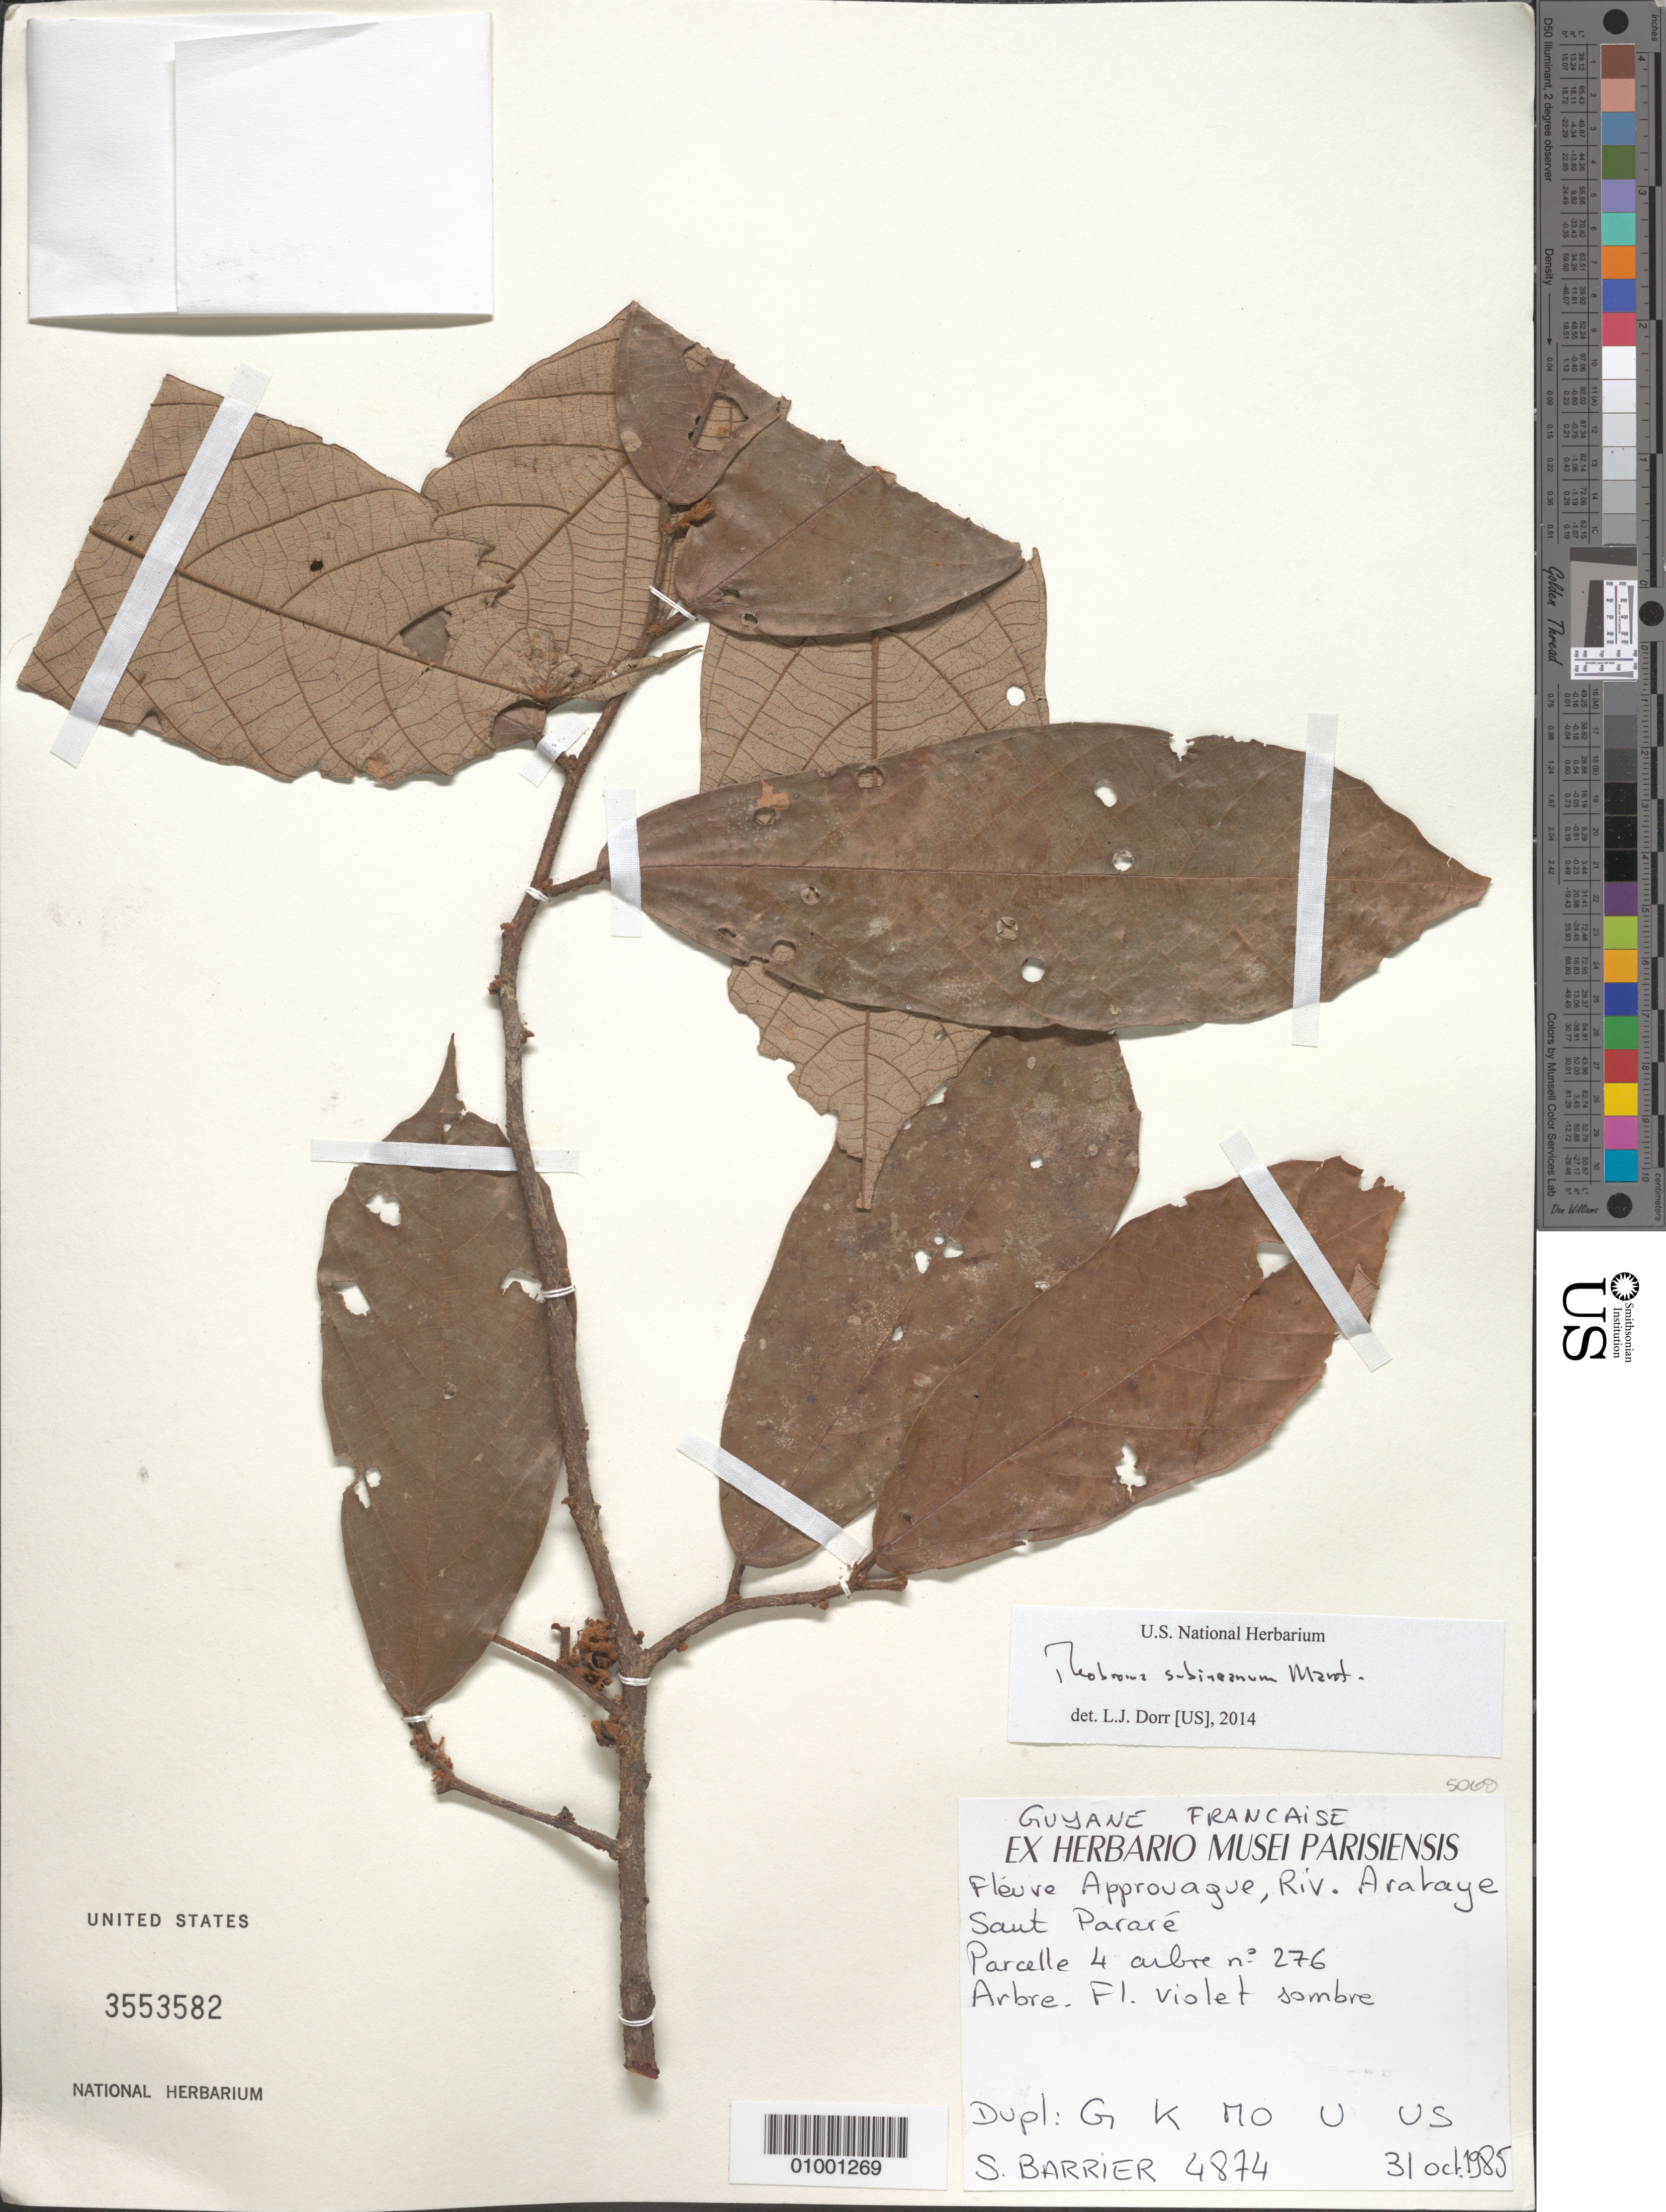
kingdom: Plantae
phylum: Tracheophyta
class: Magnoliopsida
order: Malvales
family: Malvaceae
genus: Theobroma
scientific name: Theobroma subincanum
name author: Mart.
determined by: Dorr, L. J., (BOT), Smithsonian Institution - National Museum of Natural History (UNITED STATES)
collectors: S. Barrier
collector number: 4874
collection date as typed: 31-Oct-85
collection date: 1985-10-31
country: French Guiana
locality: Fleuve Approuague, Riv. Arataye, Saut Pararé, Parcelle 4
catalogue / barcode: US 3553582